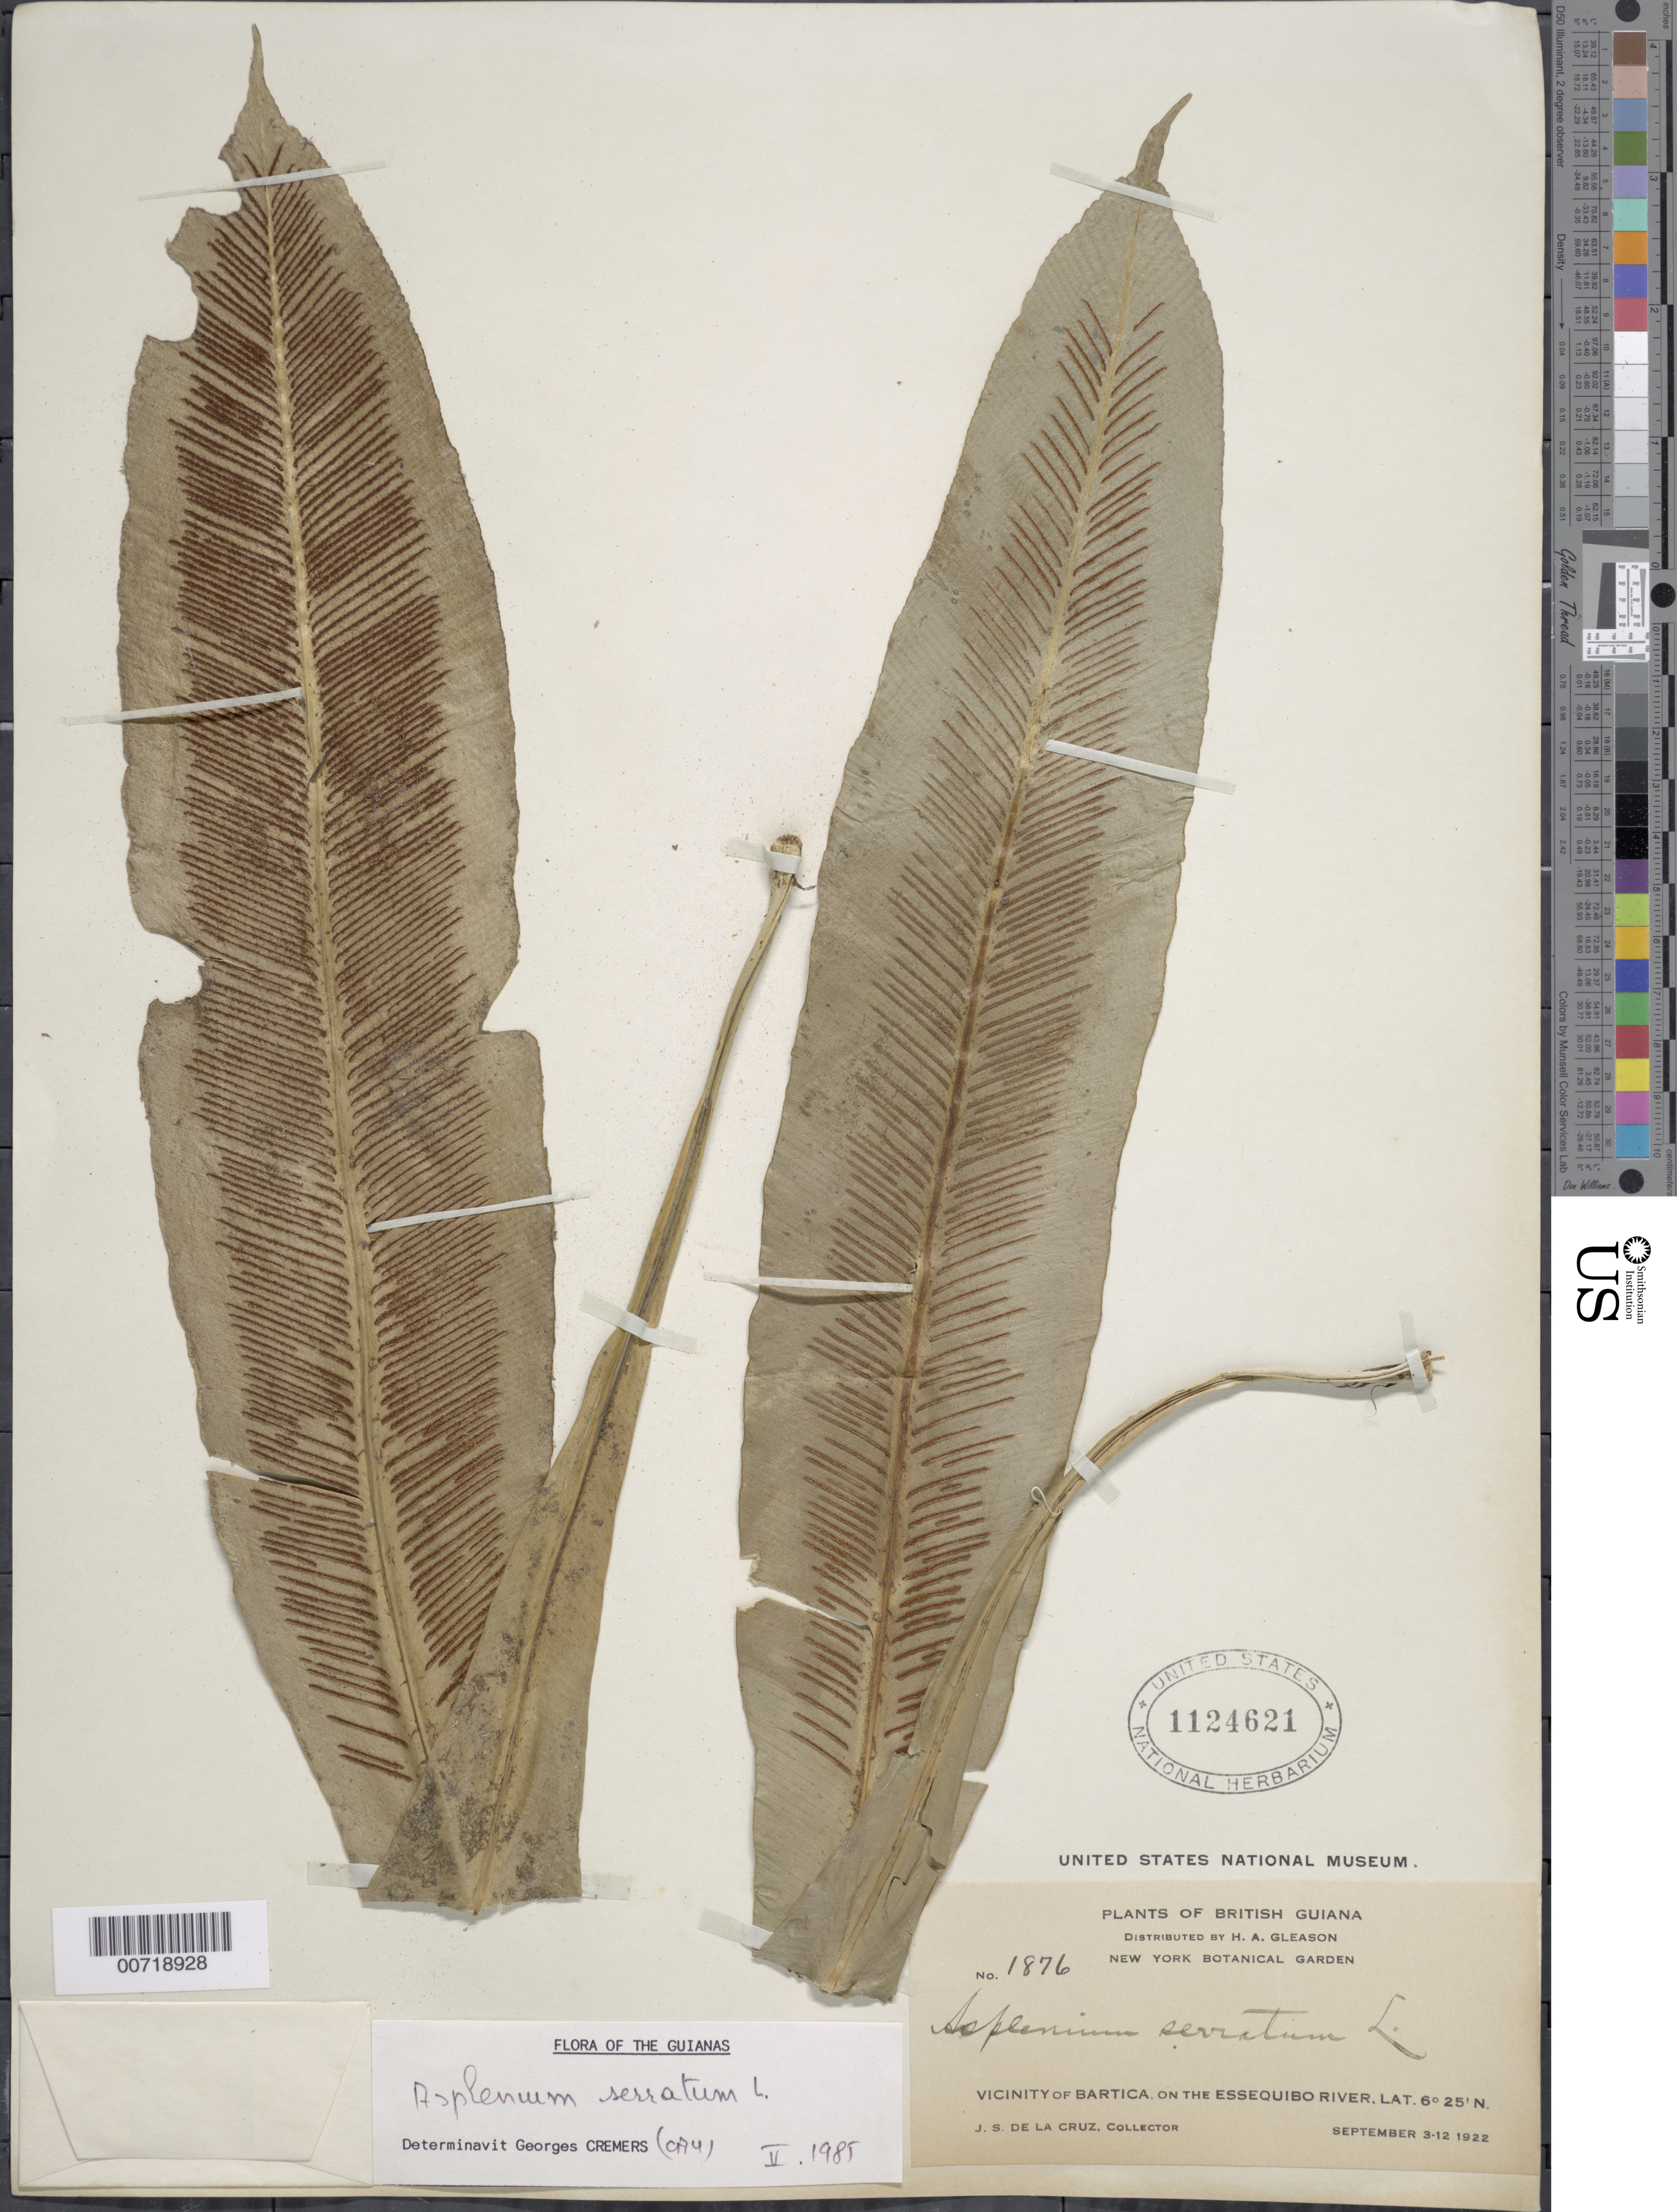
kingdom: Plantae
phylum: Tracheophyta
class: Polypodiopsida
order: Polypodiales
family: Aspleniaceae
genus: Asplenium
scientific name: Asplenium serratum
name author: L.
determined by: Cremers, Georges A.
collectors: J. S. de la Cruz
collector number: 1876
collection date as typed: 3-Sep-22 to 12-Sep-22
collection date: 1922-09-03/1922-09-12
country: Guyana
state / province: Cuyuni-Mazaruni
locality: Bartica, vic., on the Essequibo River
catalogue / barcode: US 1124621